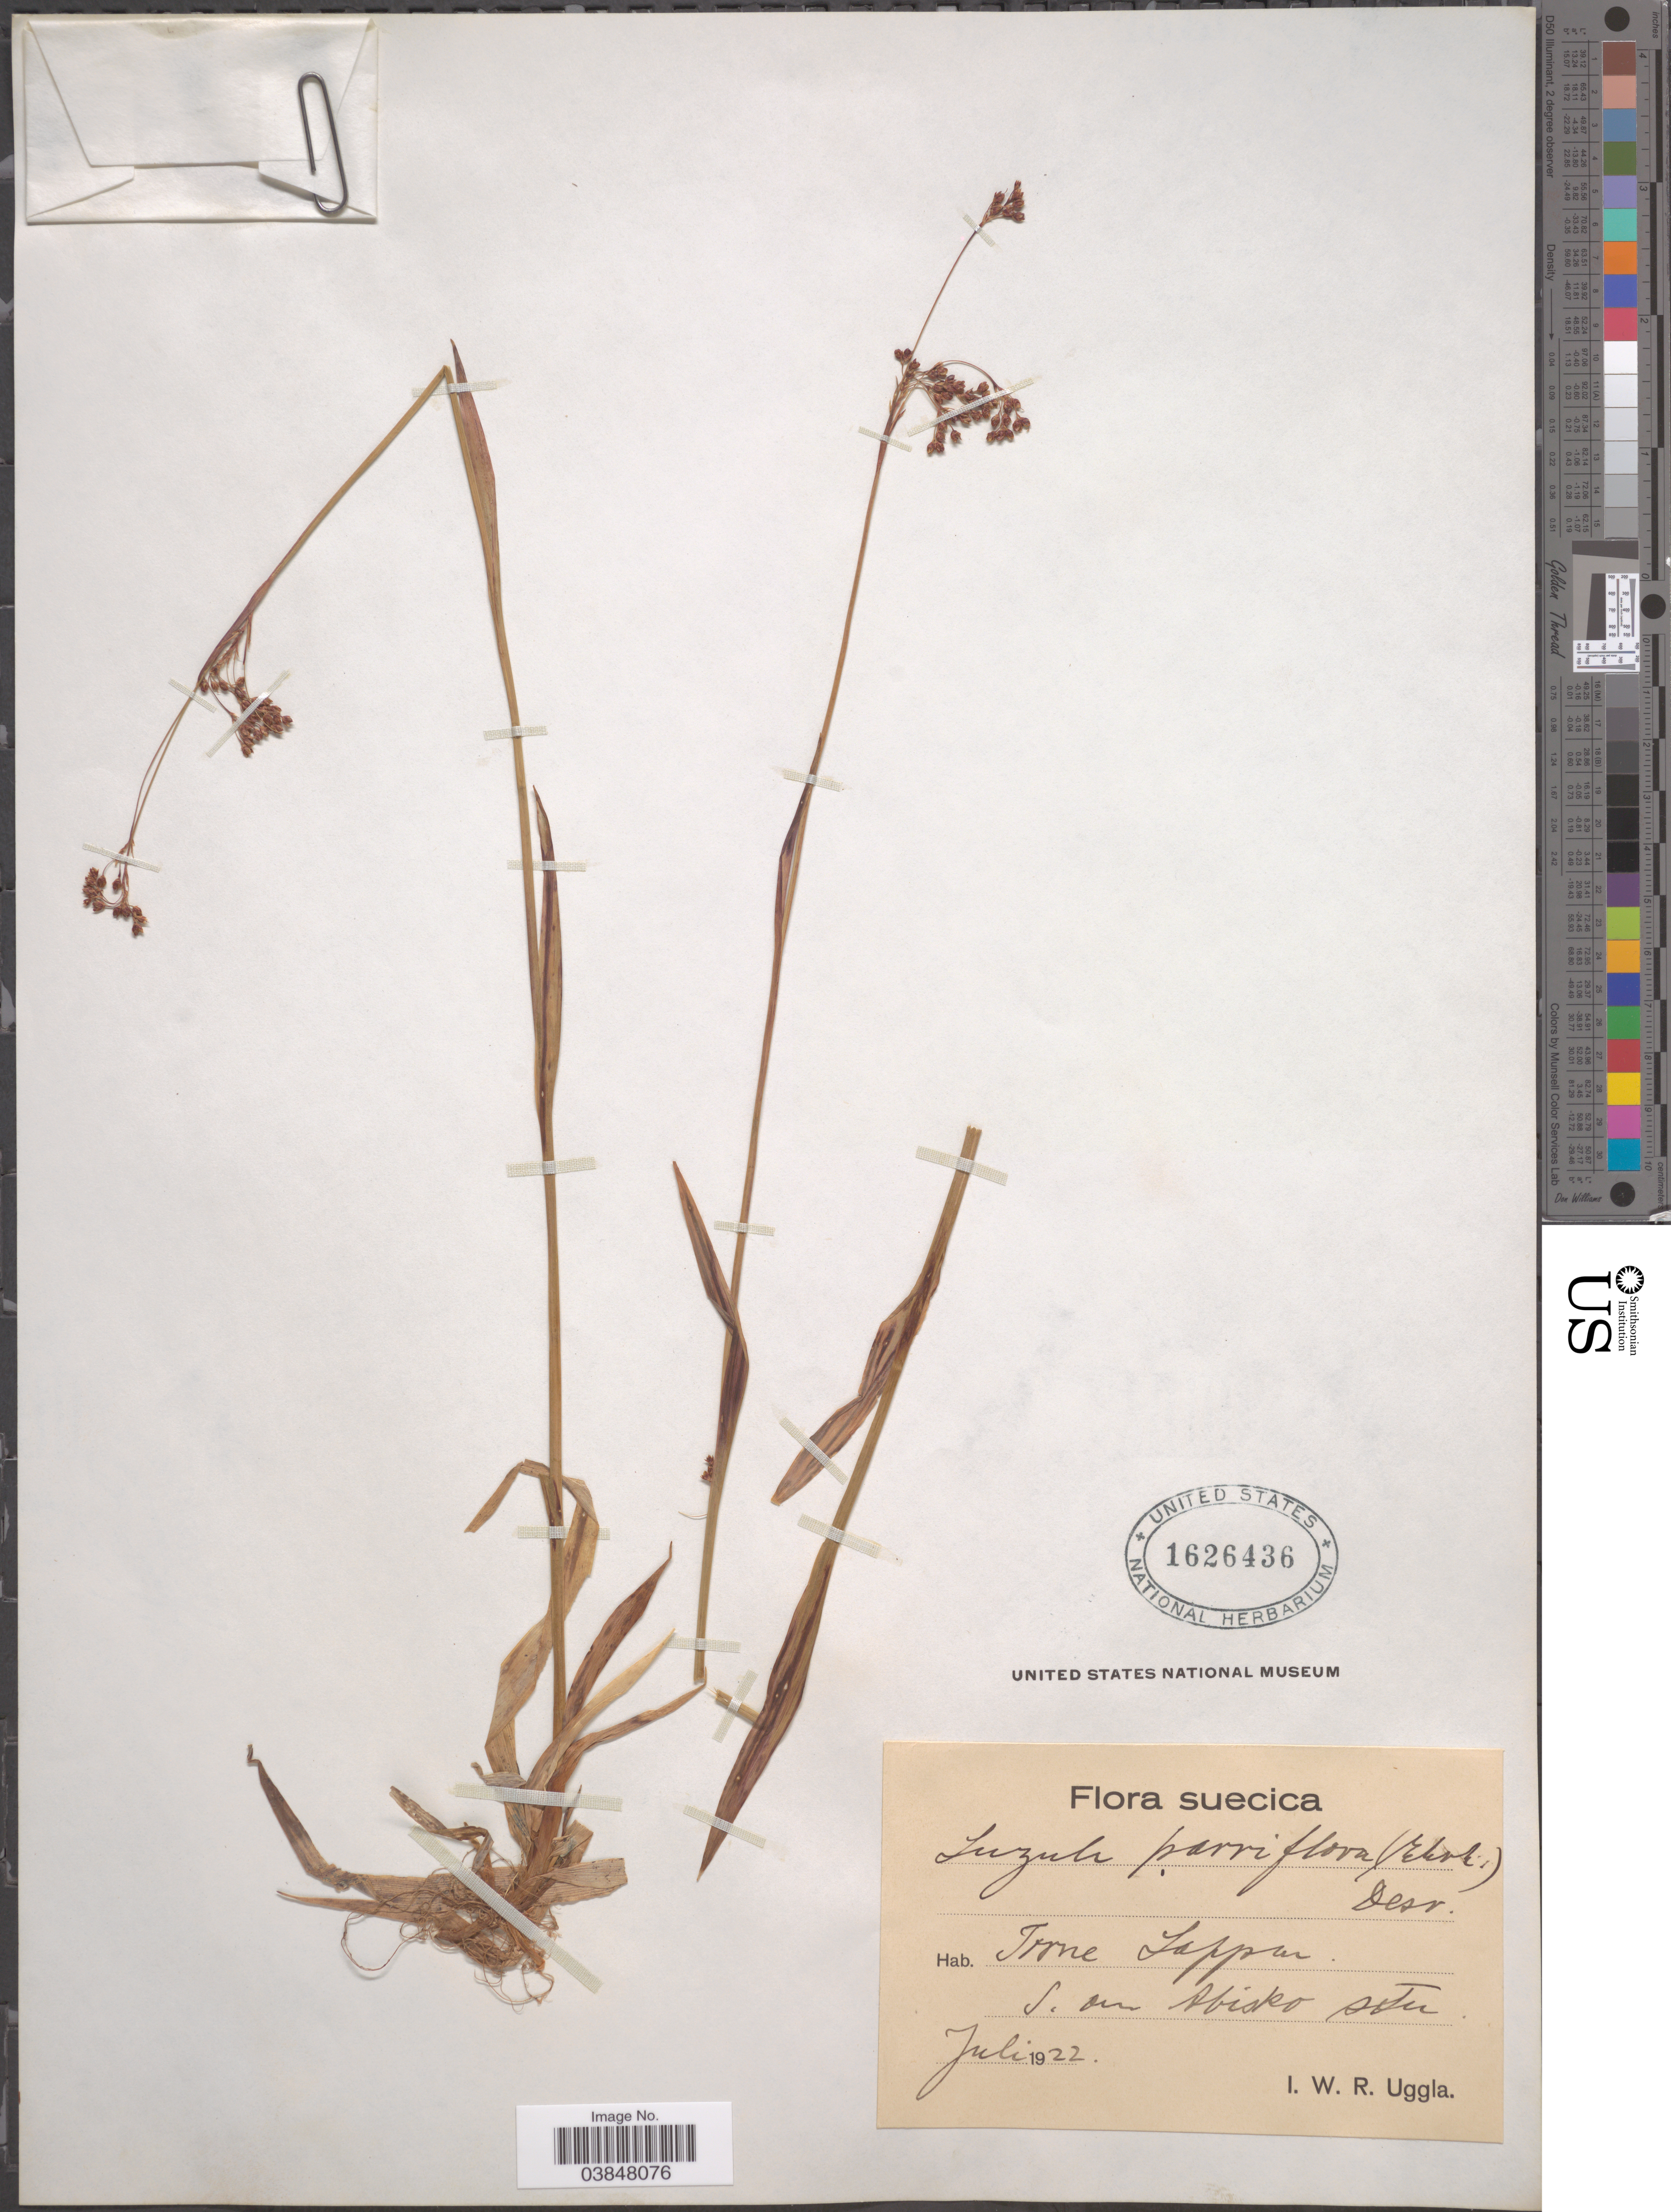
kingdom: Plantae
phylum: Tracheophyta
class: Liliopsida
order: Poales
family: Juncaceae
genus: Luzula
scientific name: Luzula parviflora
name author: (Ehrh.) Desv.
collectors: I. Uggla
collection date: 1922-07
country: Sweden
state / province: Norrbotten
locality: Torne Lappm. S. om Abisko sn.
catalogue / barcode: US 1626436